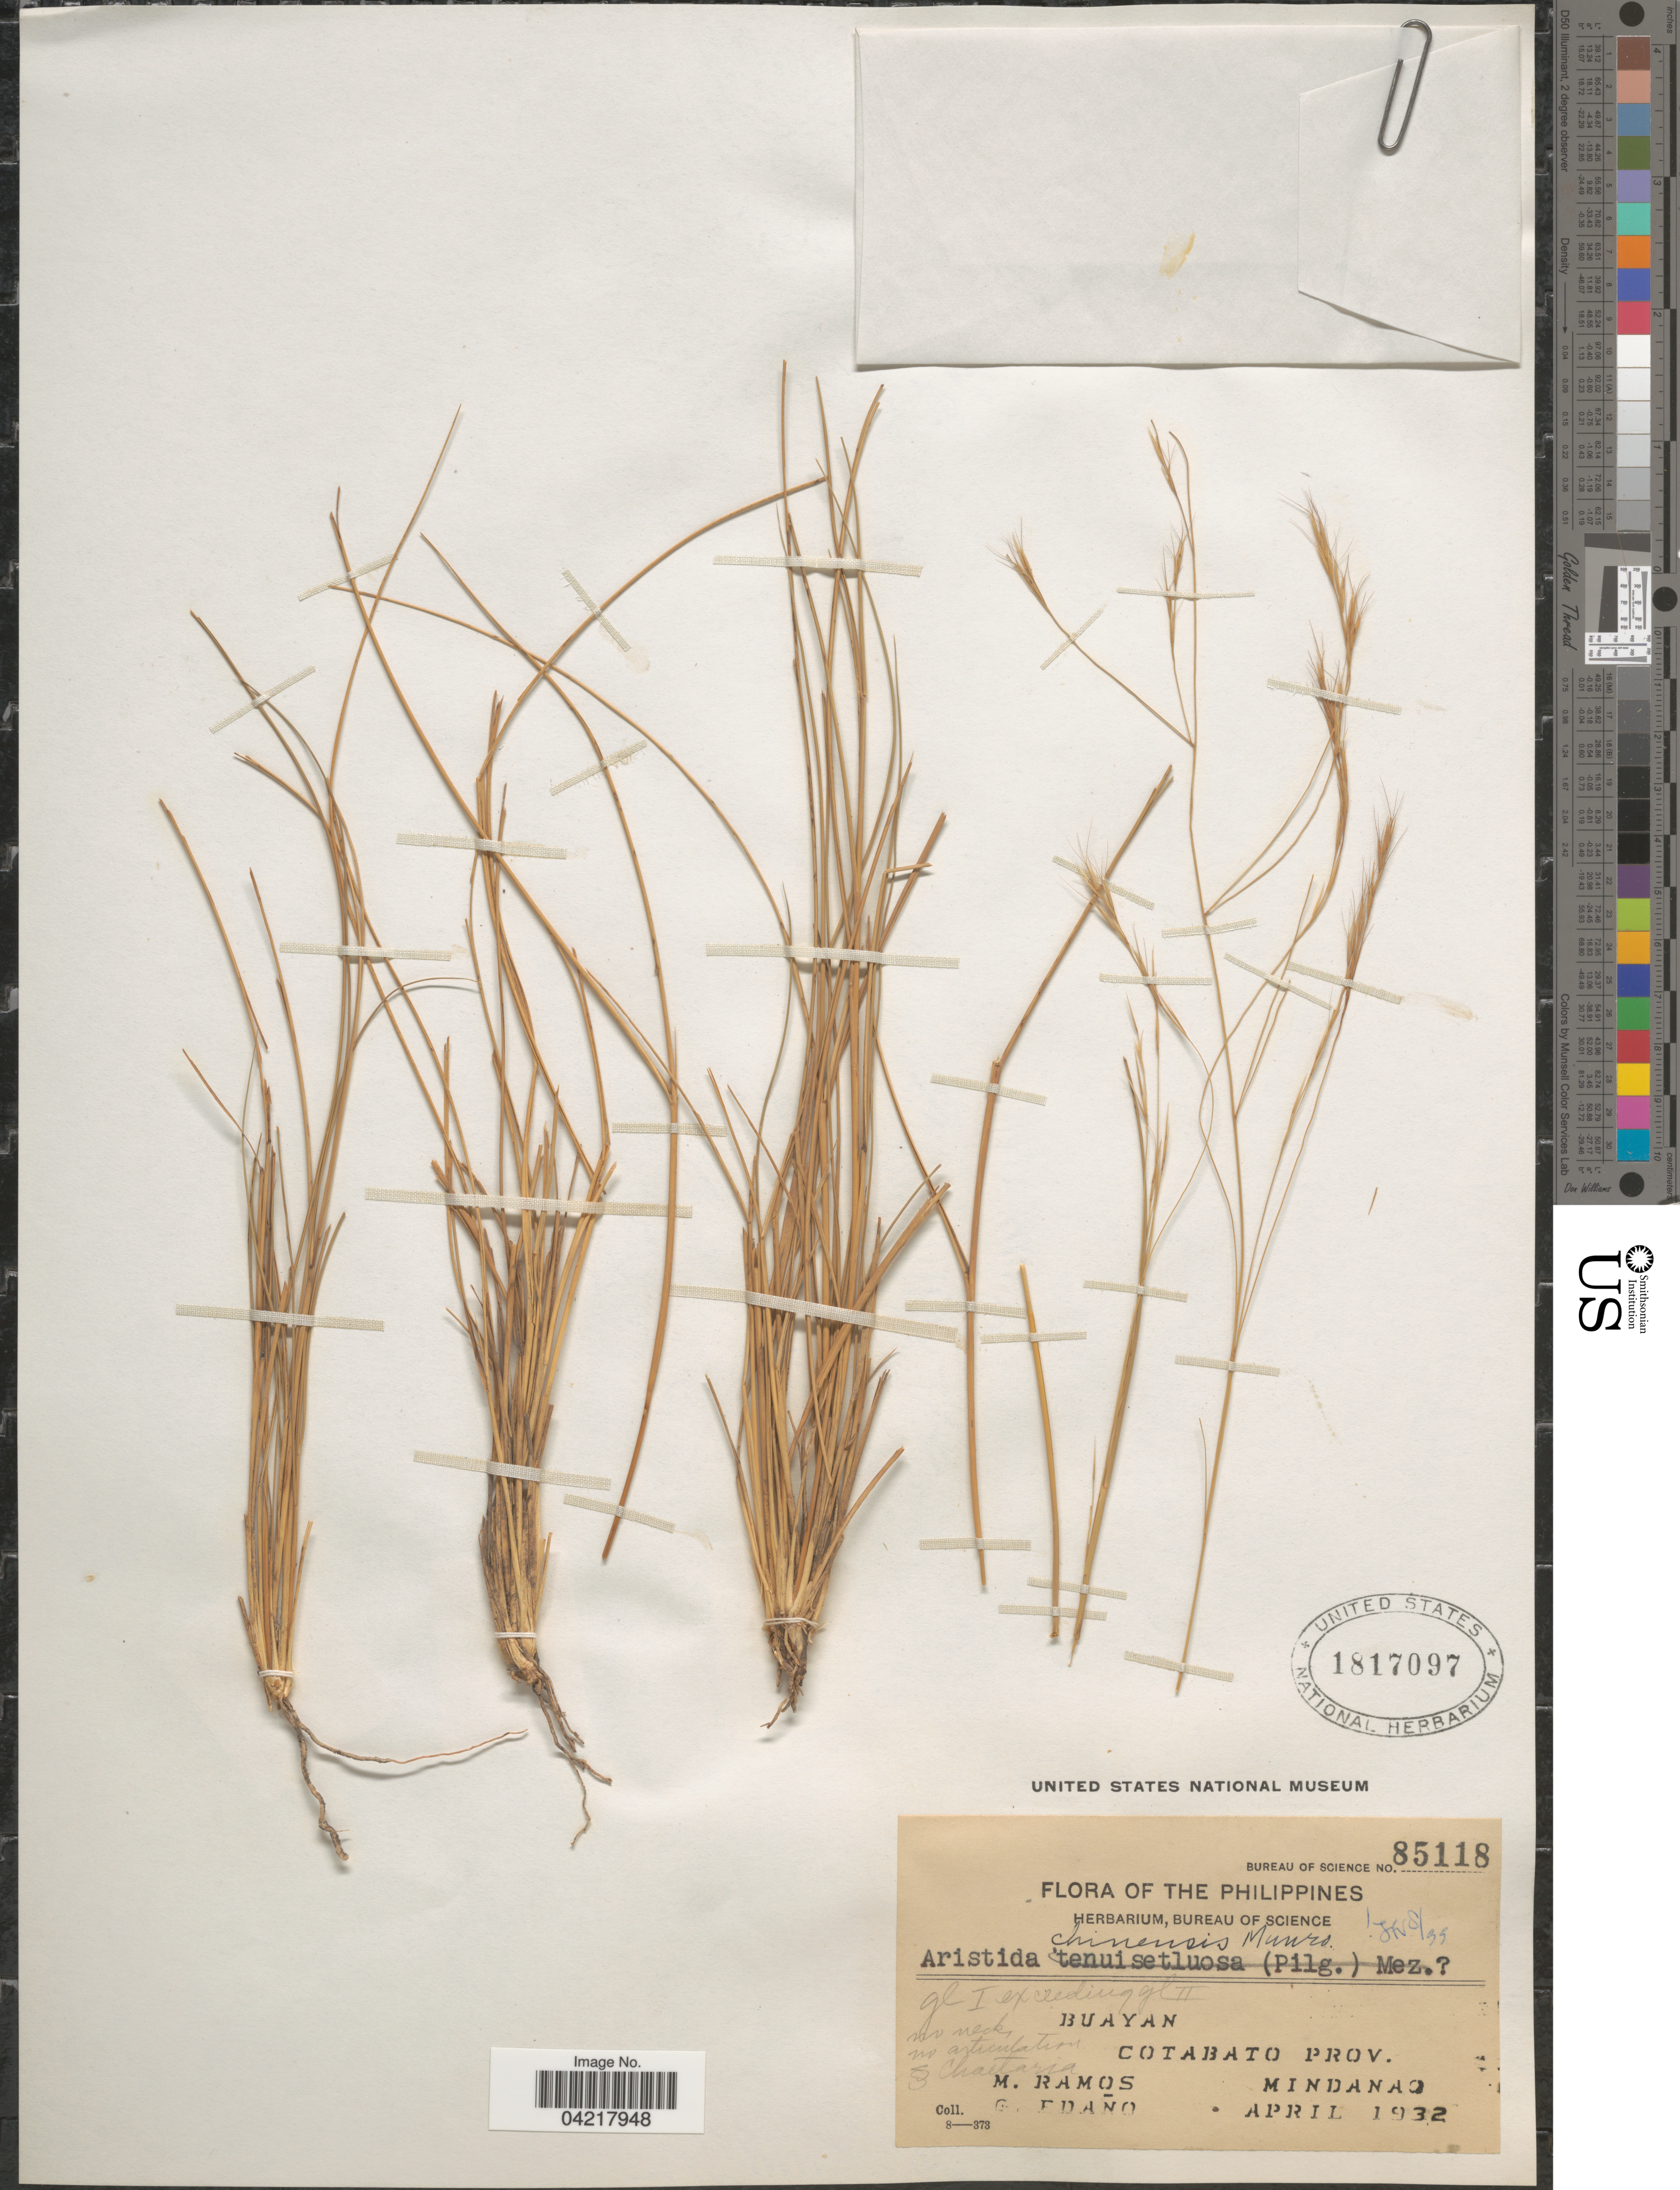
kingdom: Plantae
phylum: Tracheophyta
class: Liliopsida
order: Poales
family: Poaceae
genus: Aristida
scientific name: Aristida chinensis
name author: Munro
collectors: M. Ramos & G. Edaño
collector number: Bureau of Science 85118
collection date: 1932-04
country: Philippines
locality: Buayan. Cotabato Prov. Mindanao.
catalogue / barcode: US 1817097